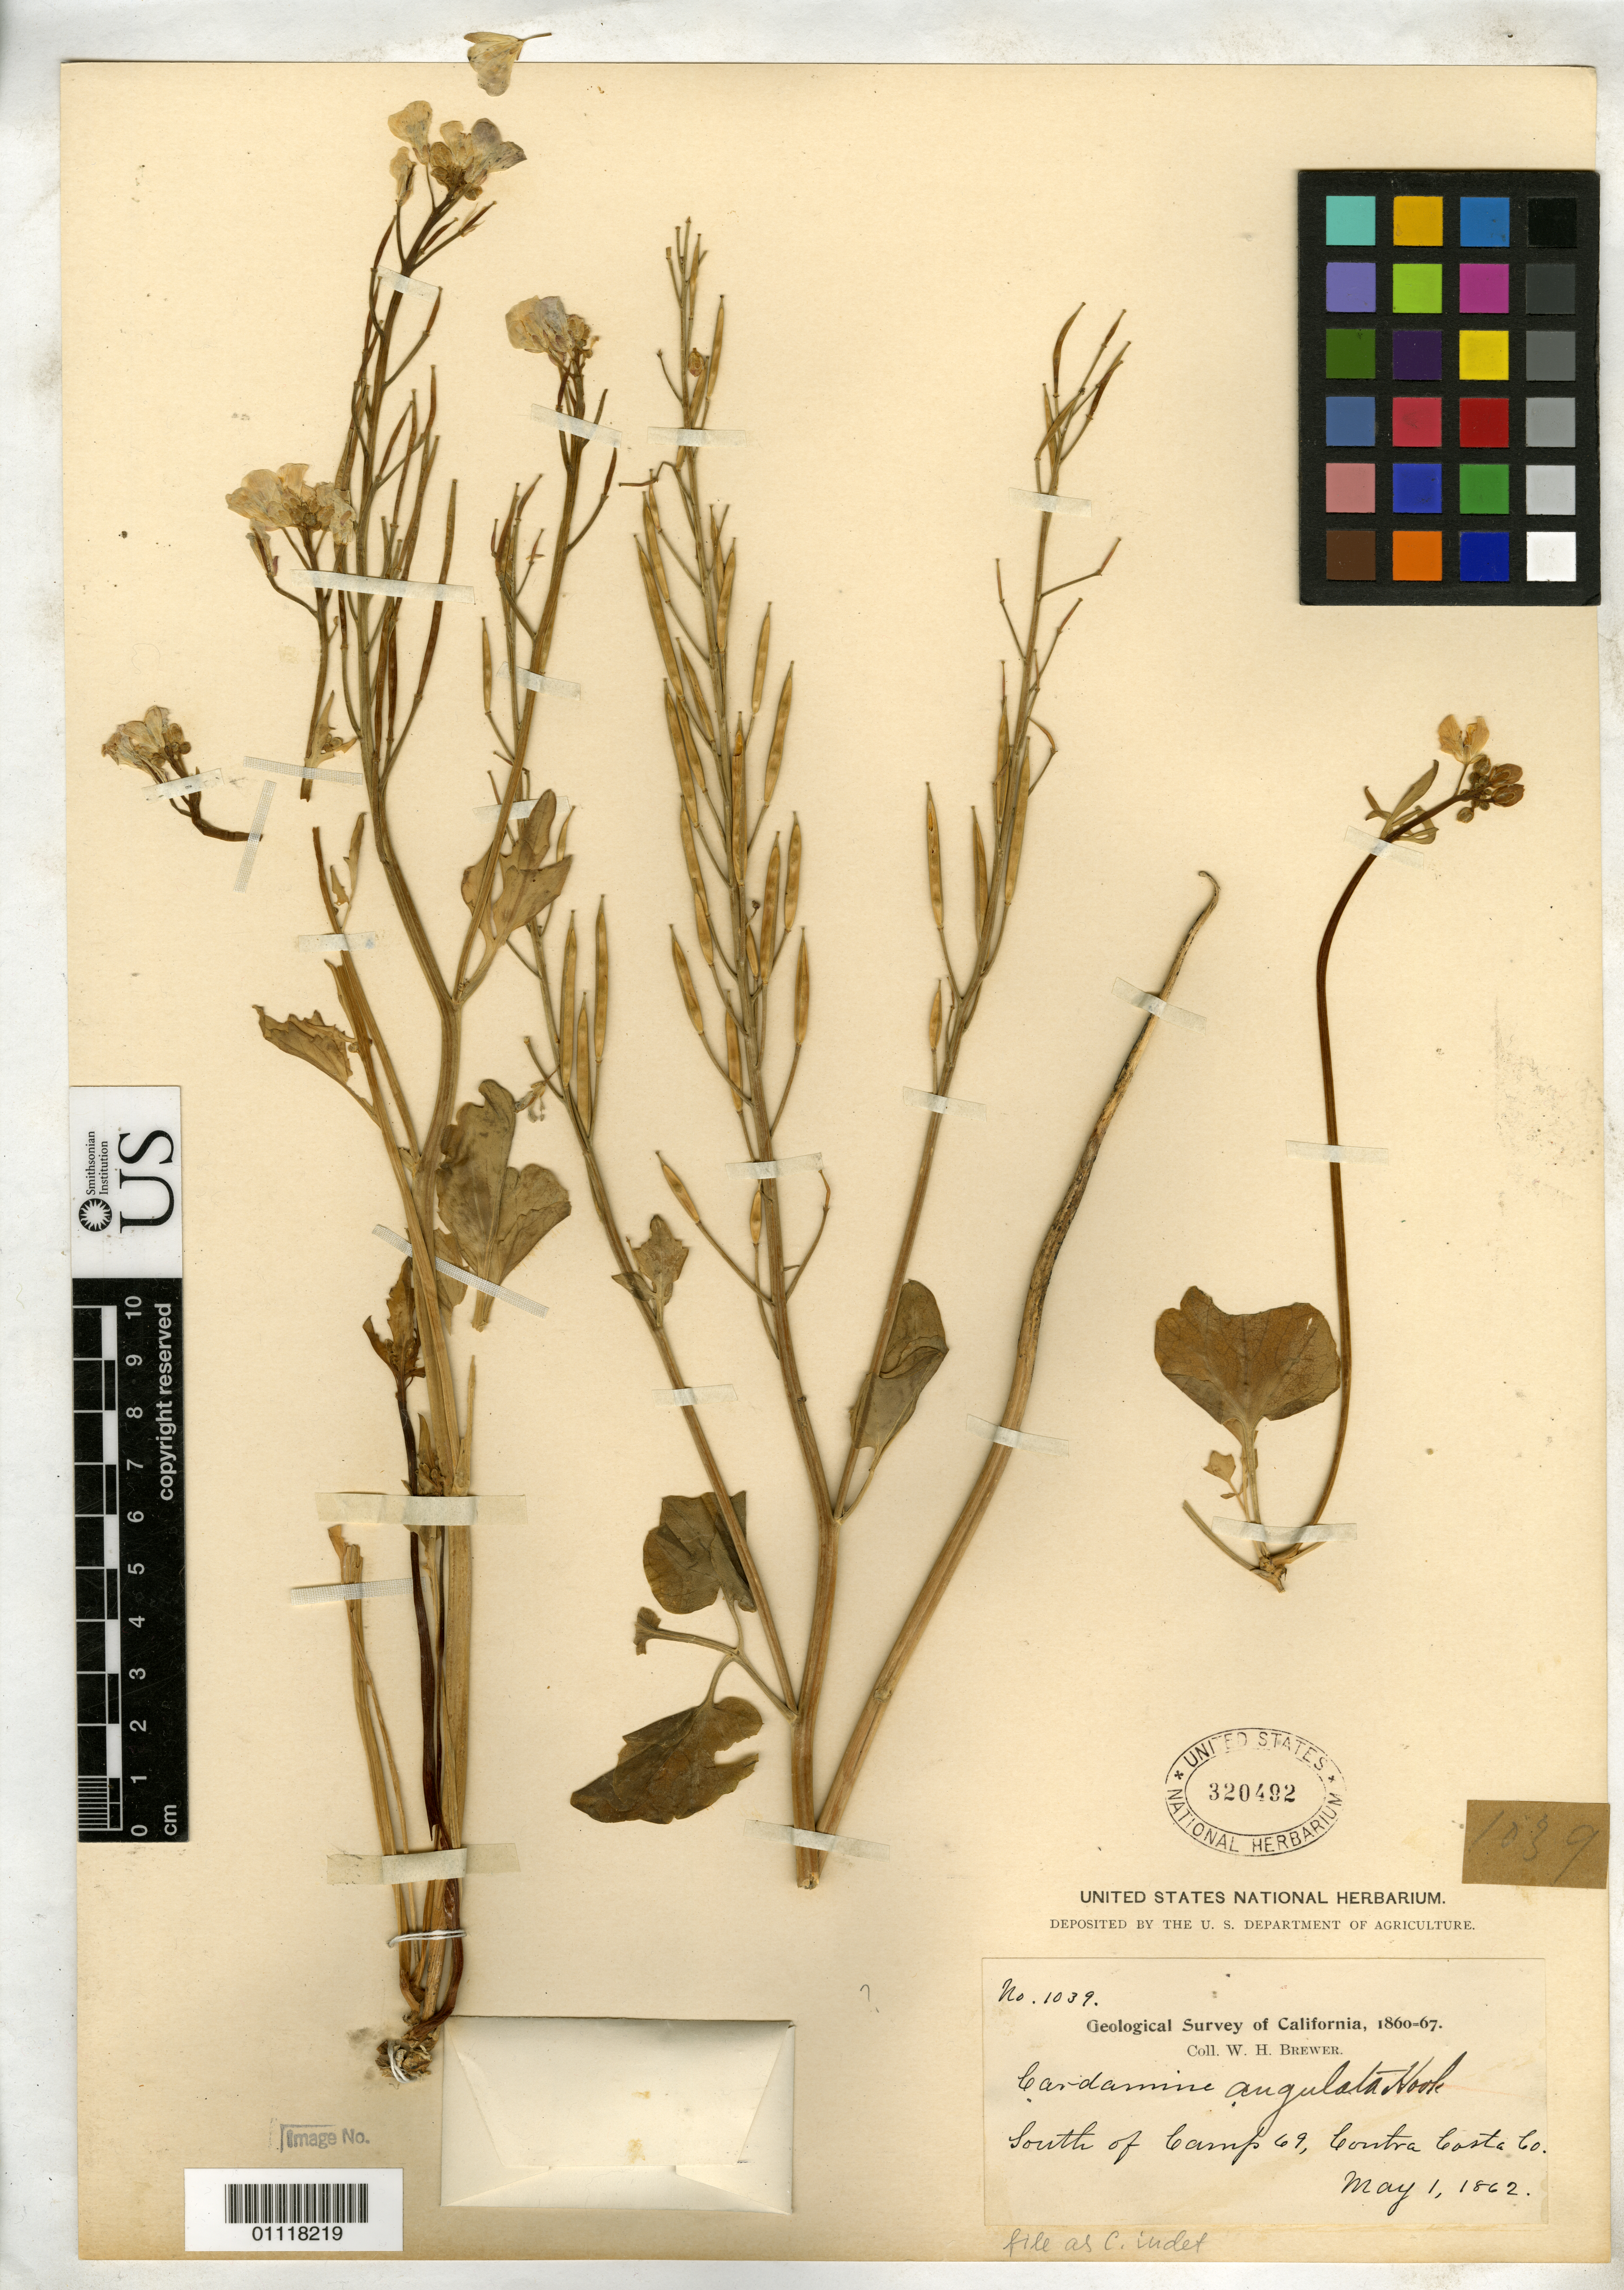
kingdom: Plantae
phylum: Tracheophyta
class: Magnoliopsida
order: Brassicales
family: Brassicaceae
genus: Cardamine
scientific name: Cardamine sp.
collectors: W. H. Brewer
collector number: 1039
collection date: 1862-05-01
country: United States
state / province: California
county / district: Contra Costa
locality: South of Camp 69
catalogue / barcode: US 320492